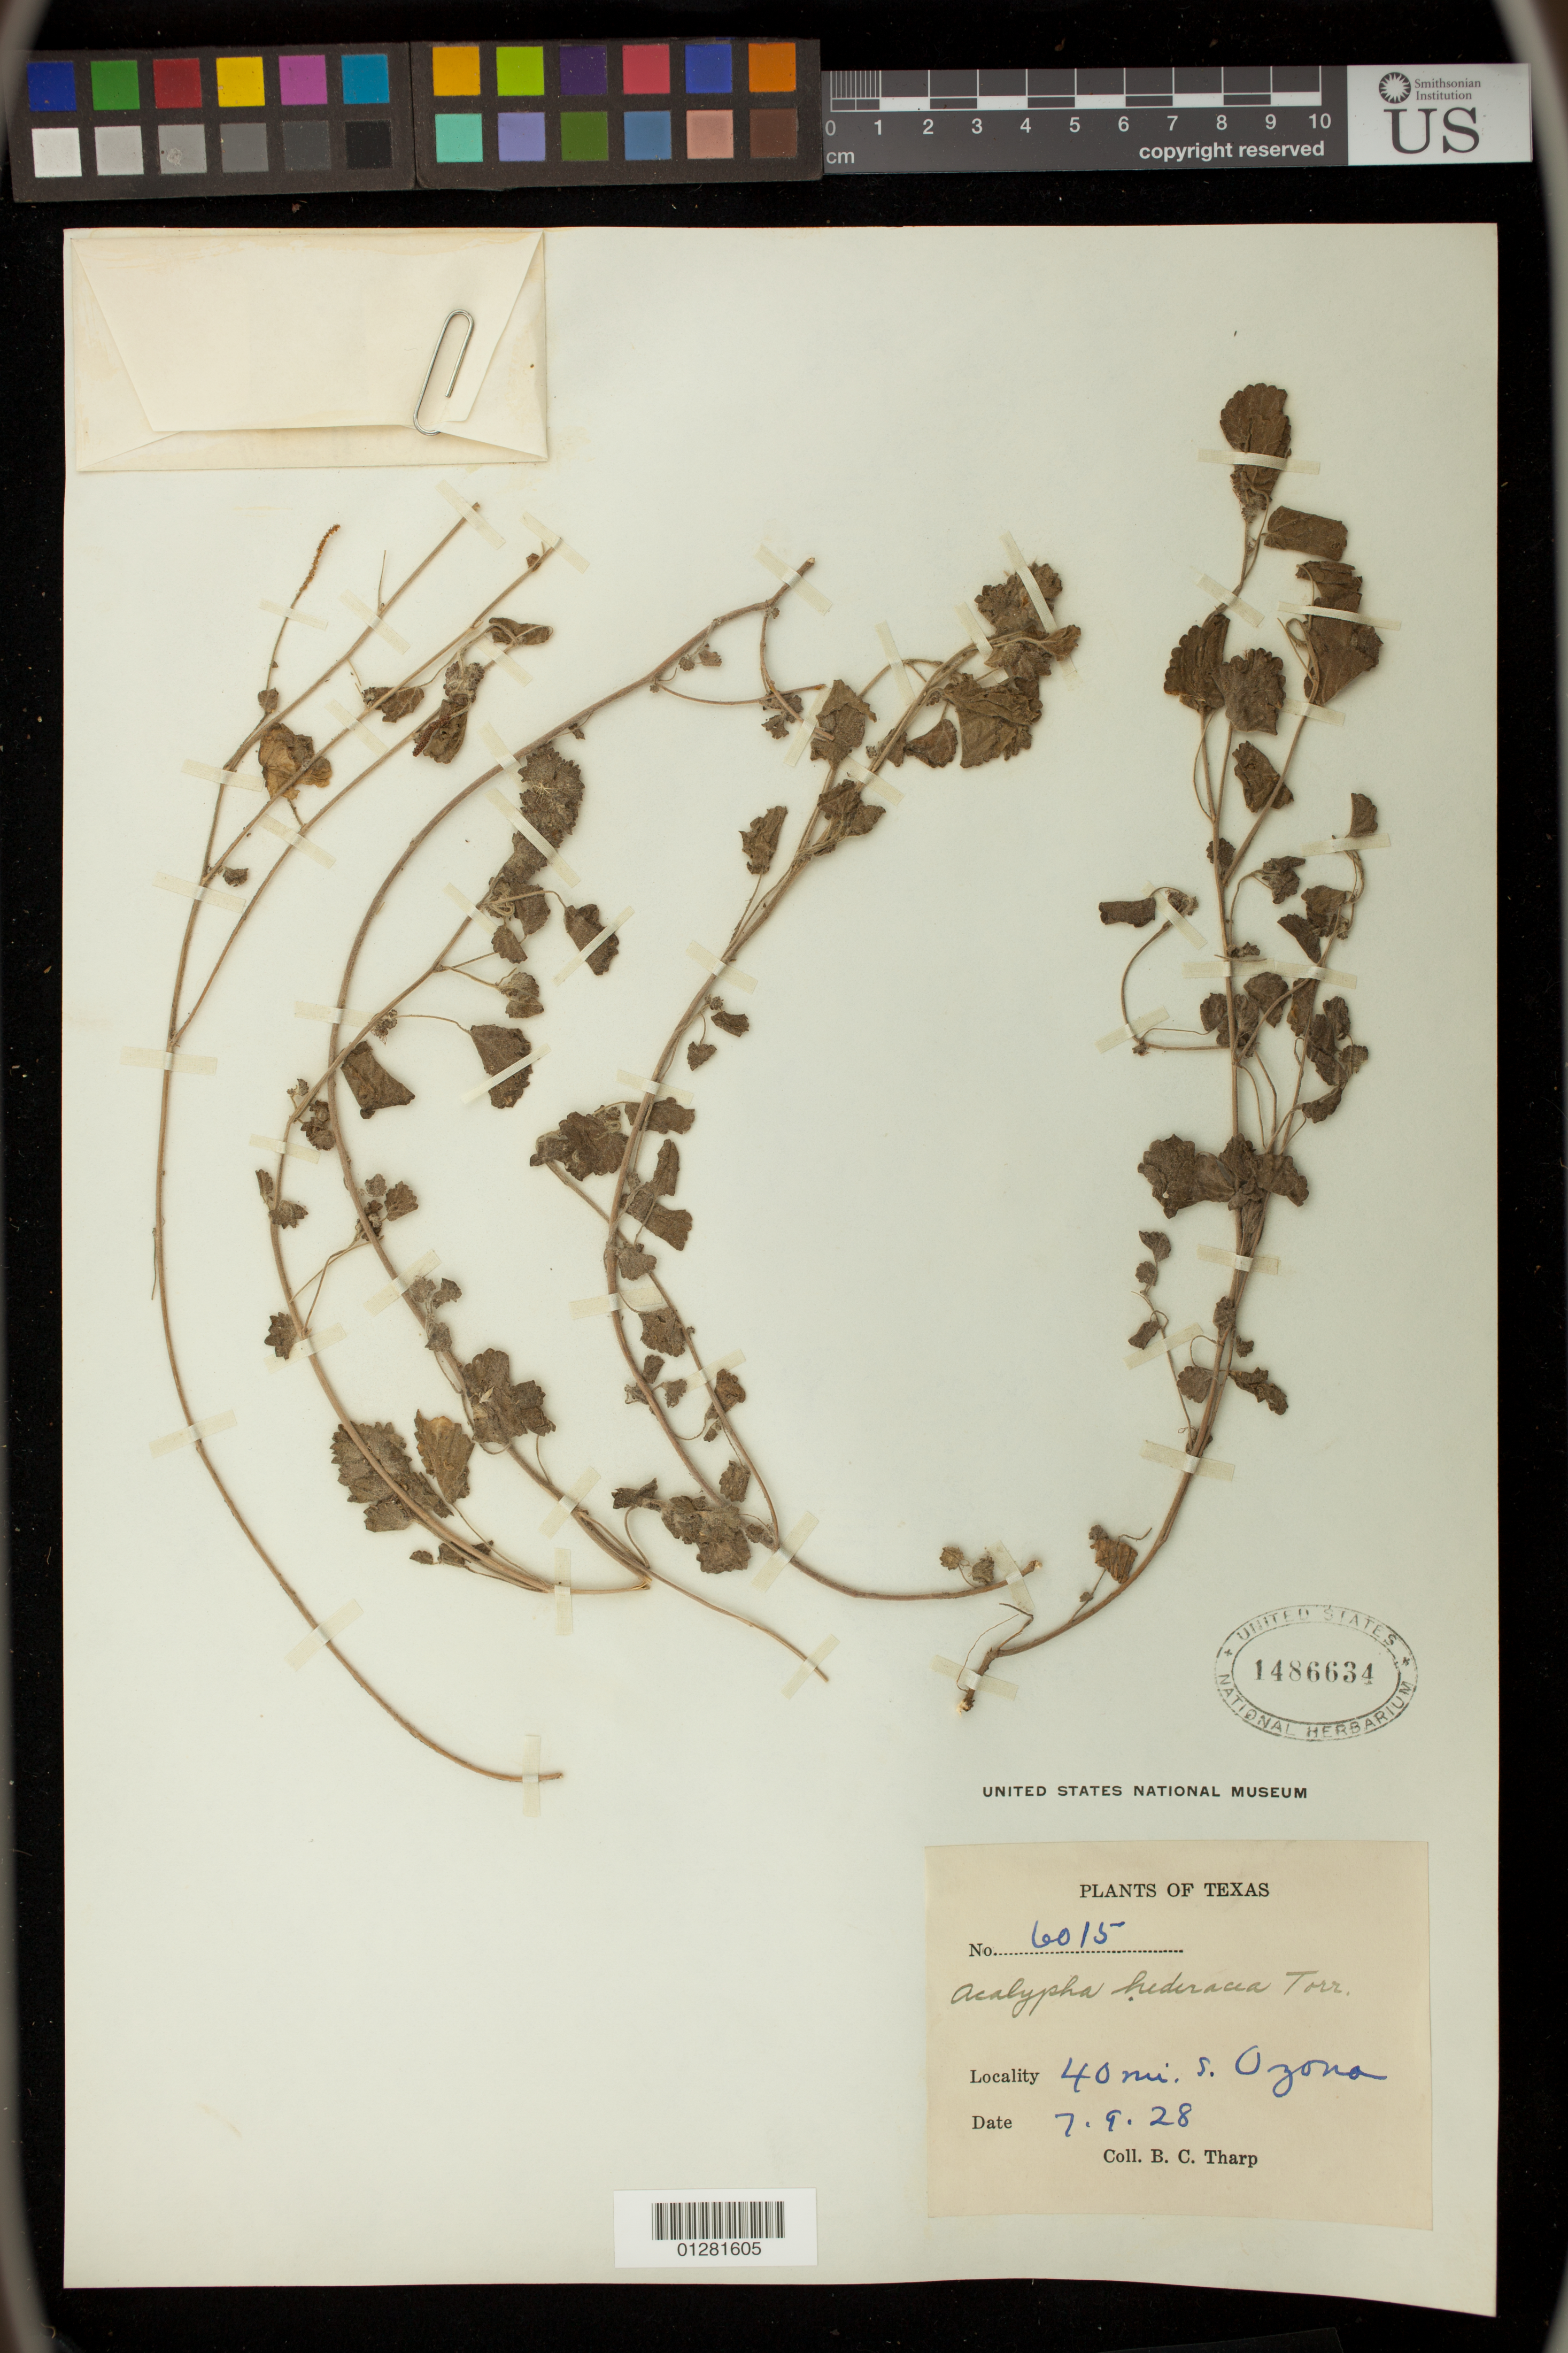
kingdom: Plantae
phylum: Tracheophyta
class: Magnoliopsida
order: Malpighiales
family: Euphorbiaceae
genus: Acalypha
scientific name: Acalypha hederacea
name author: Torr.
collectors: B. C. Tharp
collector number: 6015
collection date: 1928-07-09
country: United States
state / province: Texas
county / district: Crockett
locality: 40 mi. S Ozona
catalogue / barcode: US 1486634